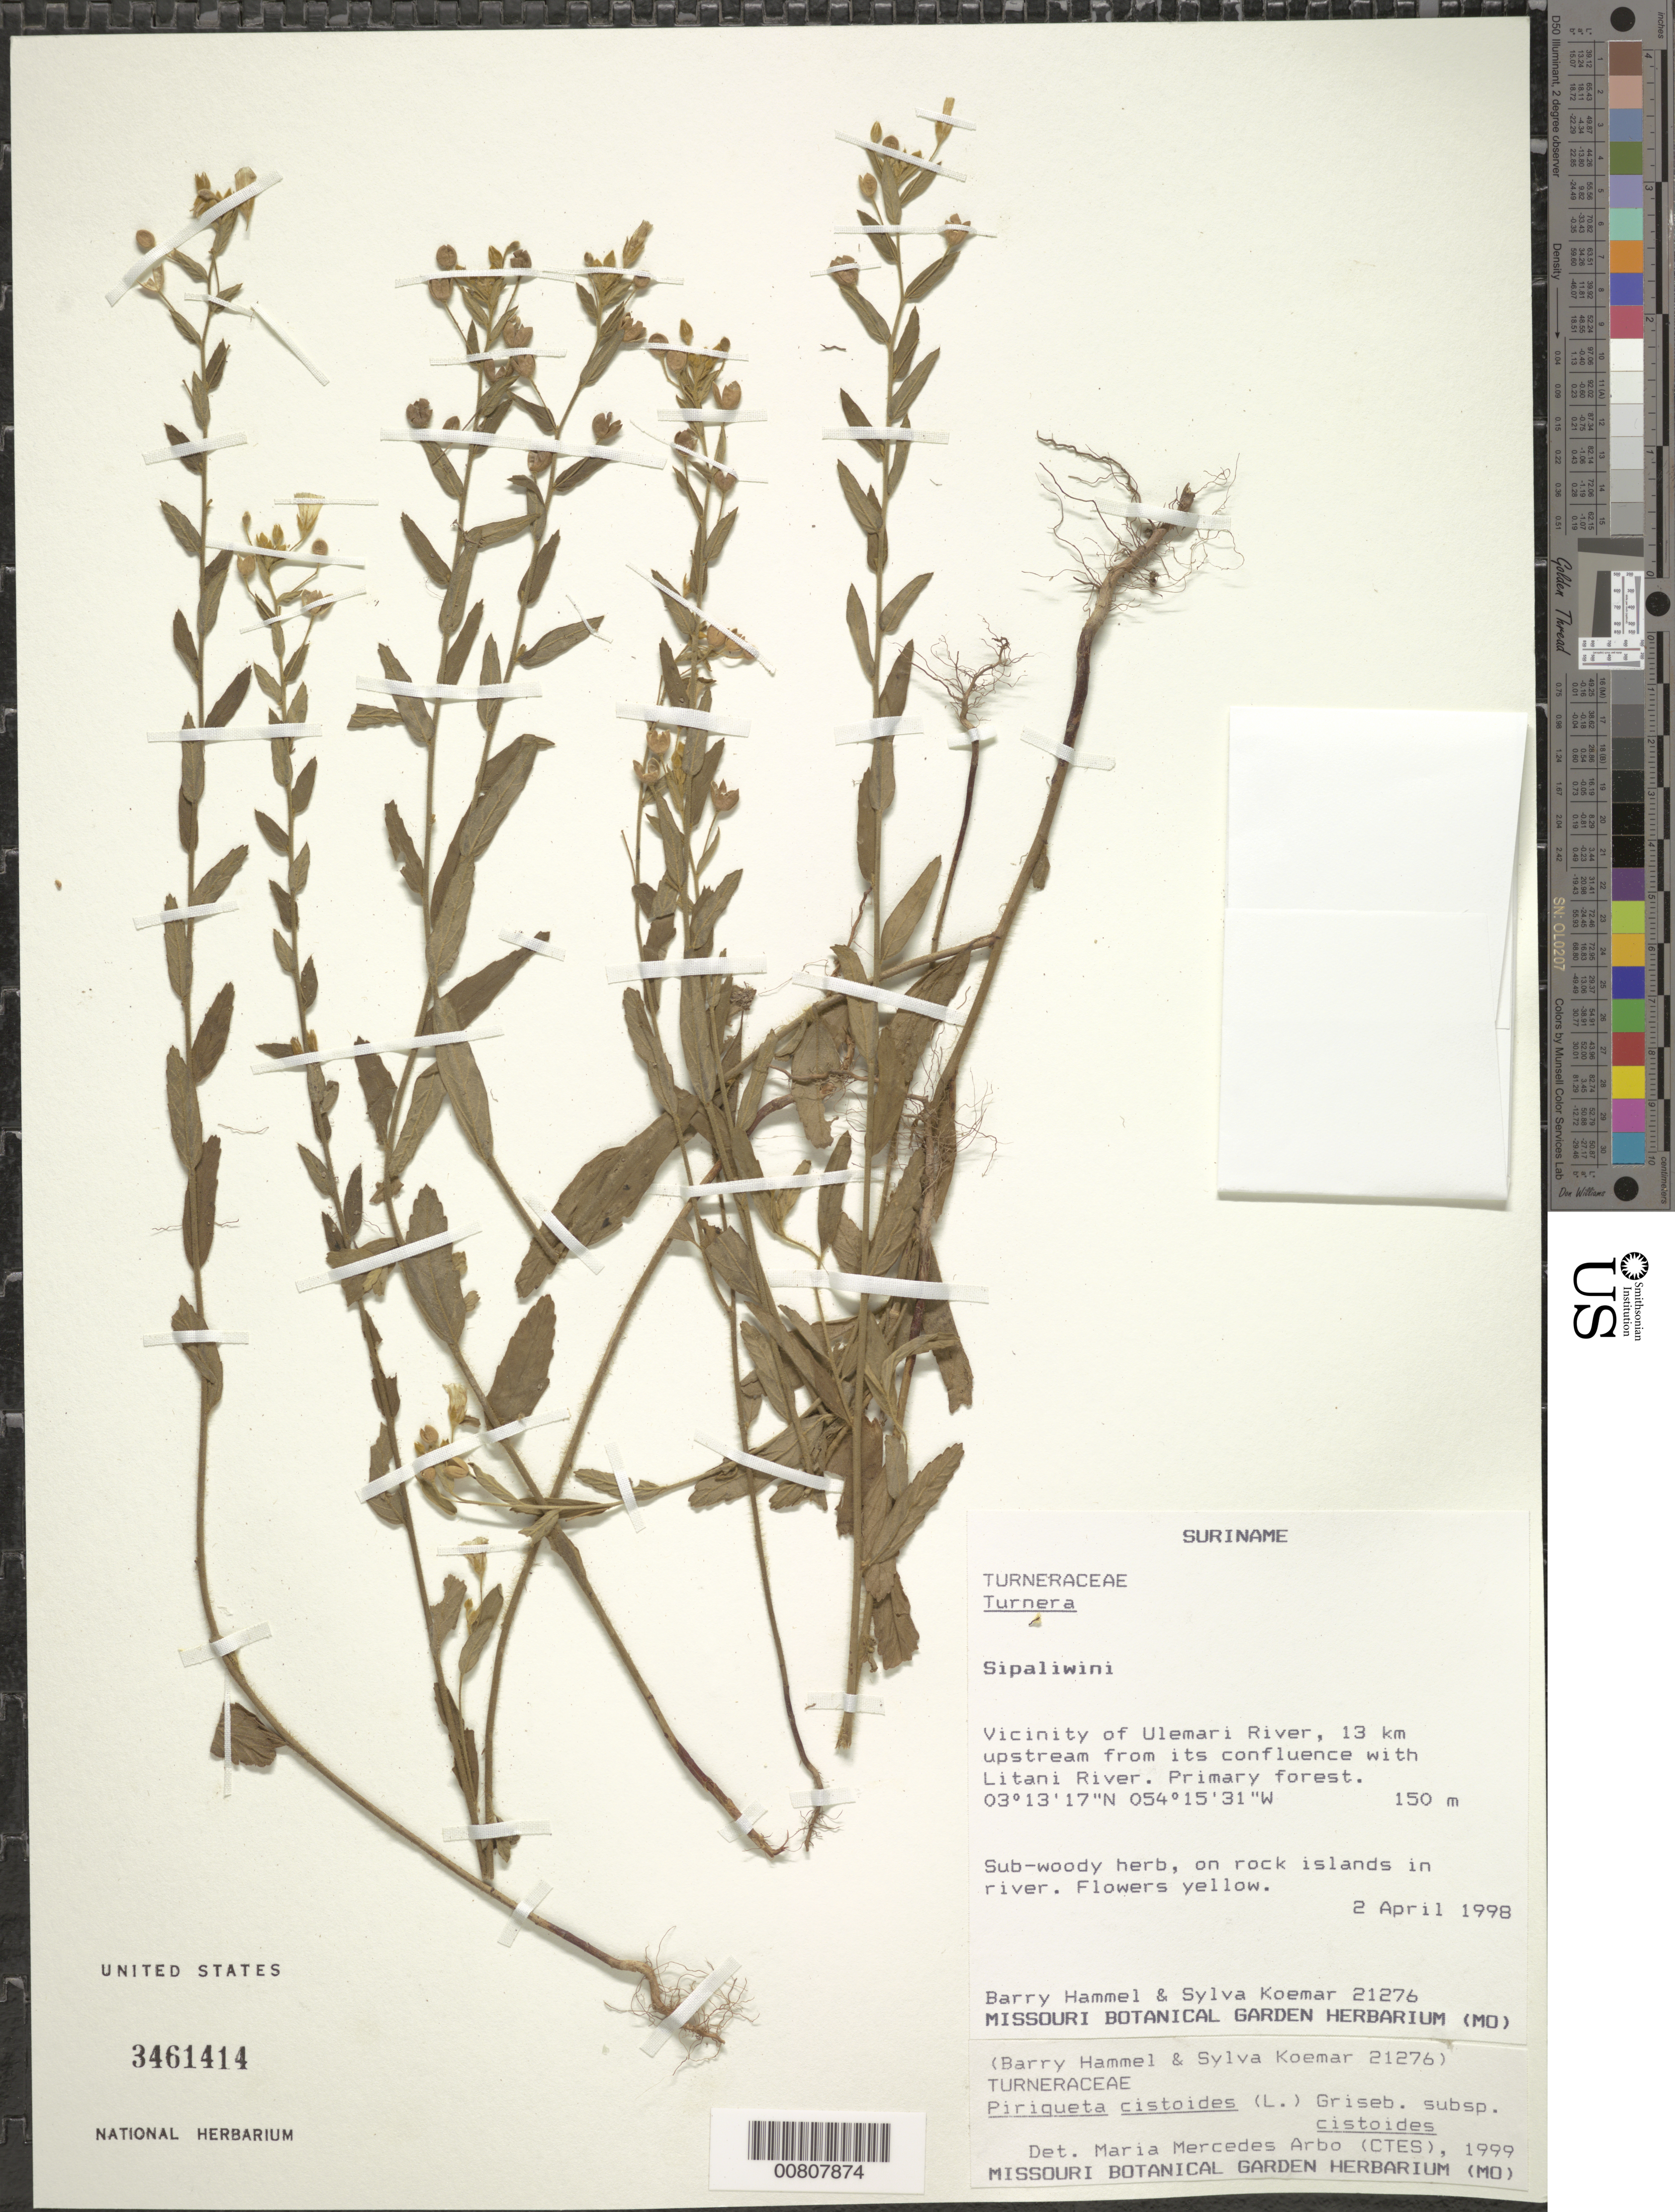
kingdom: Plantae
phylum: Tracheophyta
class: Magnoliopsida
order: Malpighiales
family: Turneraceae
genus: Piriqueta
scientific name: Piriqueta cistoides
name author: (L.) Griseb.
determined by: Arbo, M. M.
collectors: B. Hammel & S. Koemar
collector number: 21276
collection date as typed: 2-Apr-98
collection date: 1998-04-02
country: Suriname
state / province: Sipaliwini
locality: Ulemari R., 13 km upstream from confl. with Litani R.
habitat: Primary forest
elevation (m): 150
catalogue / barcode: US 3461414